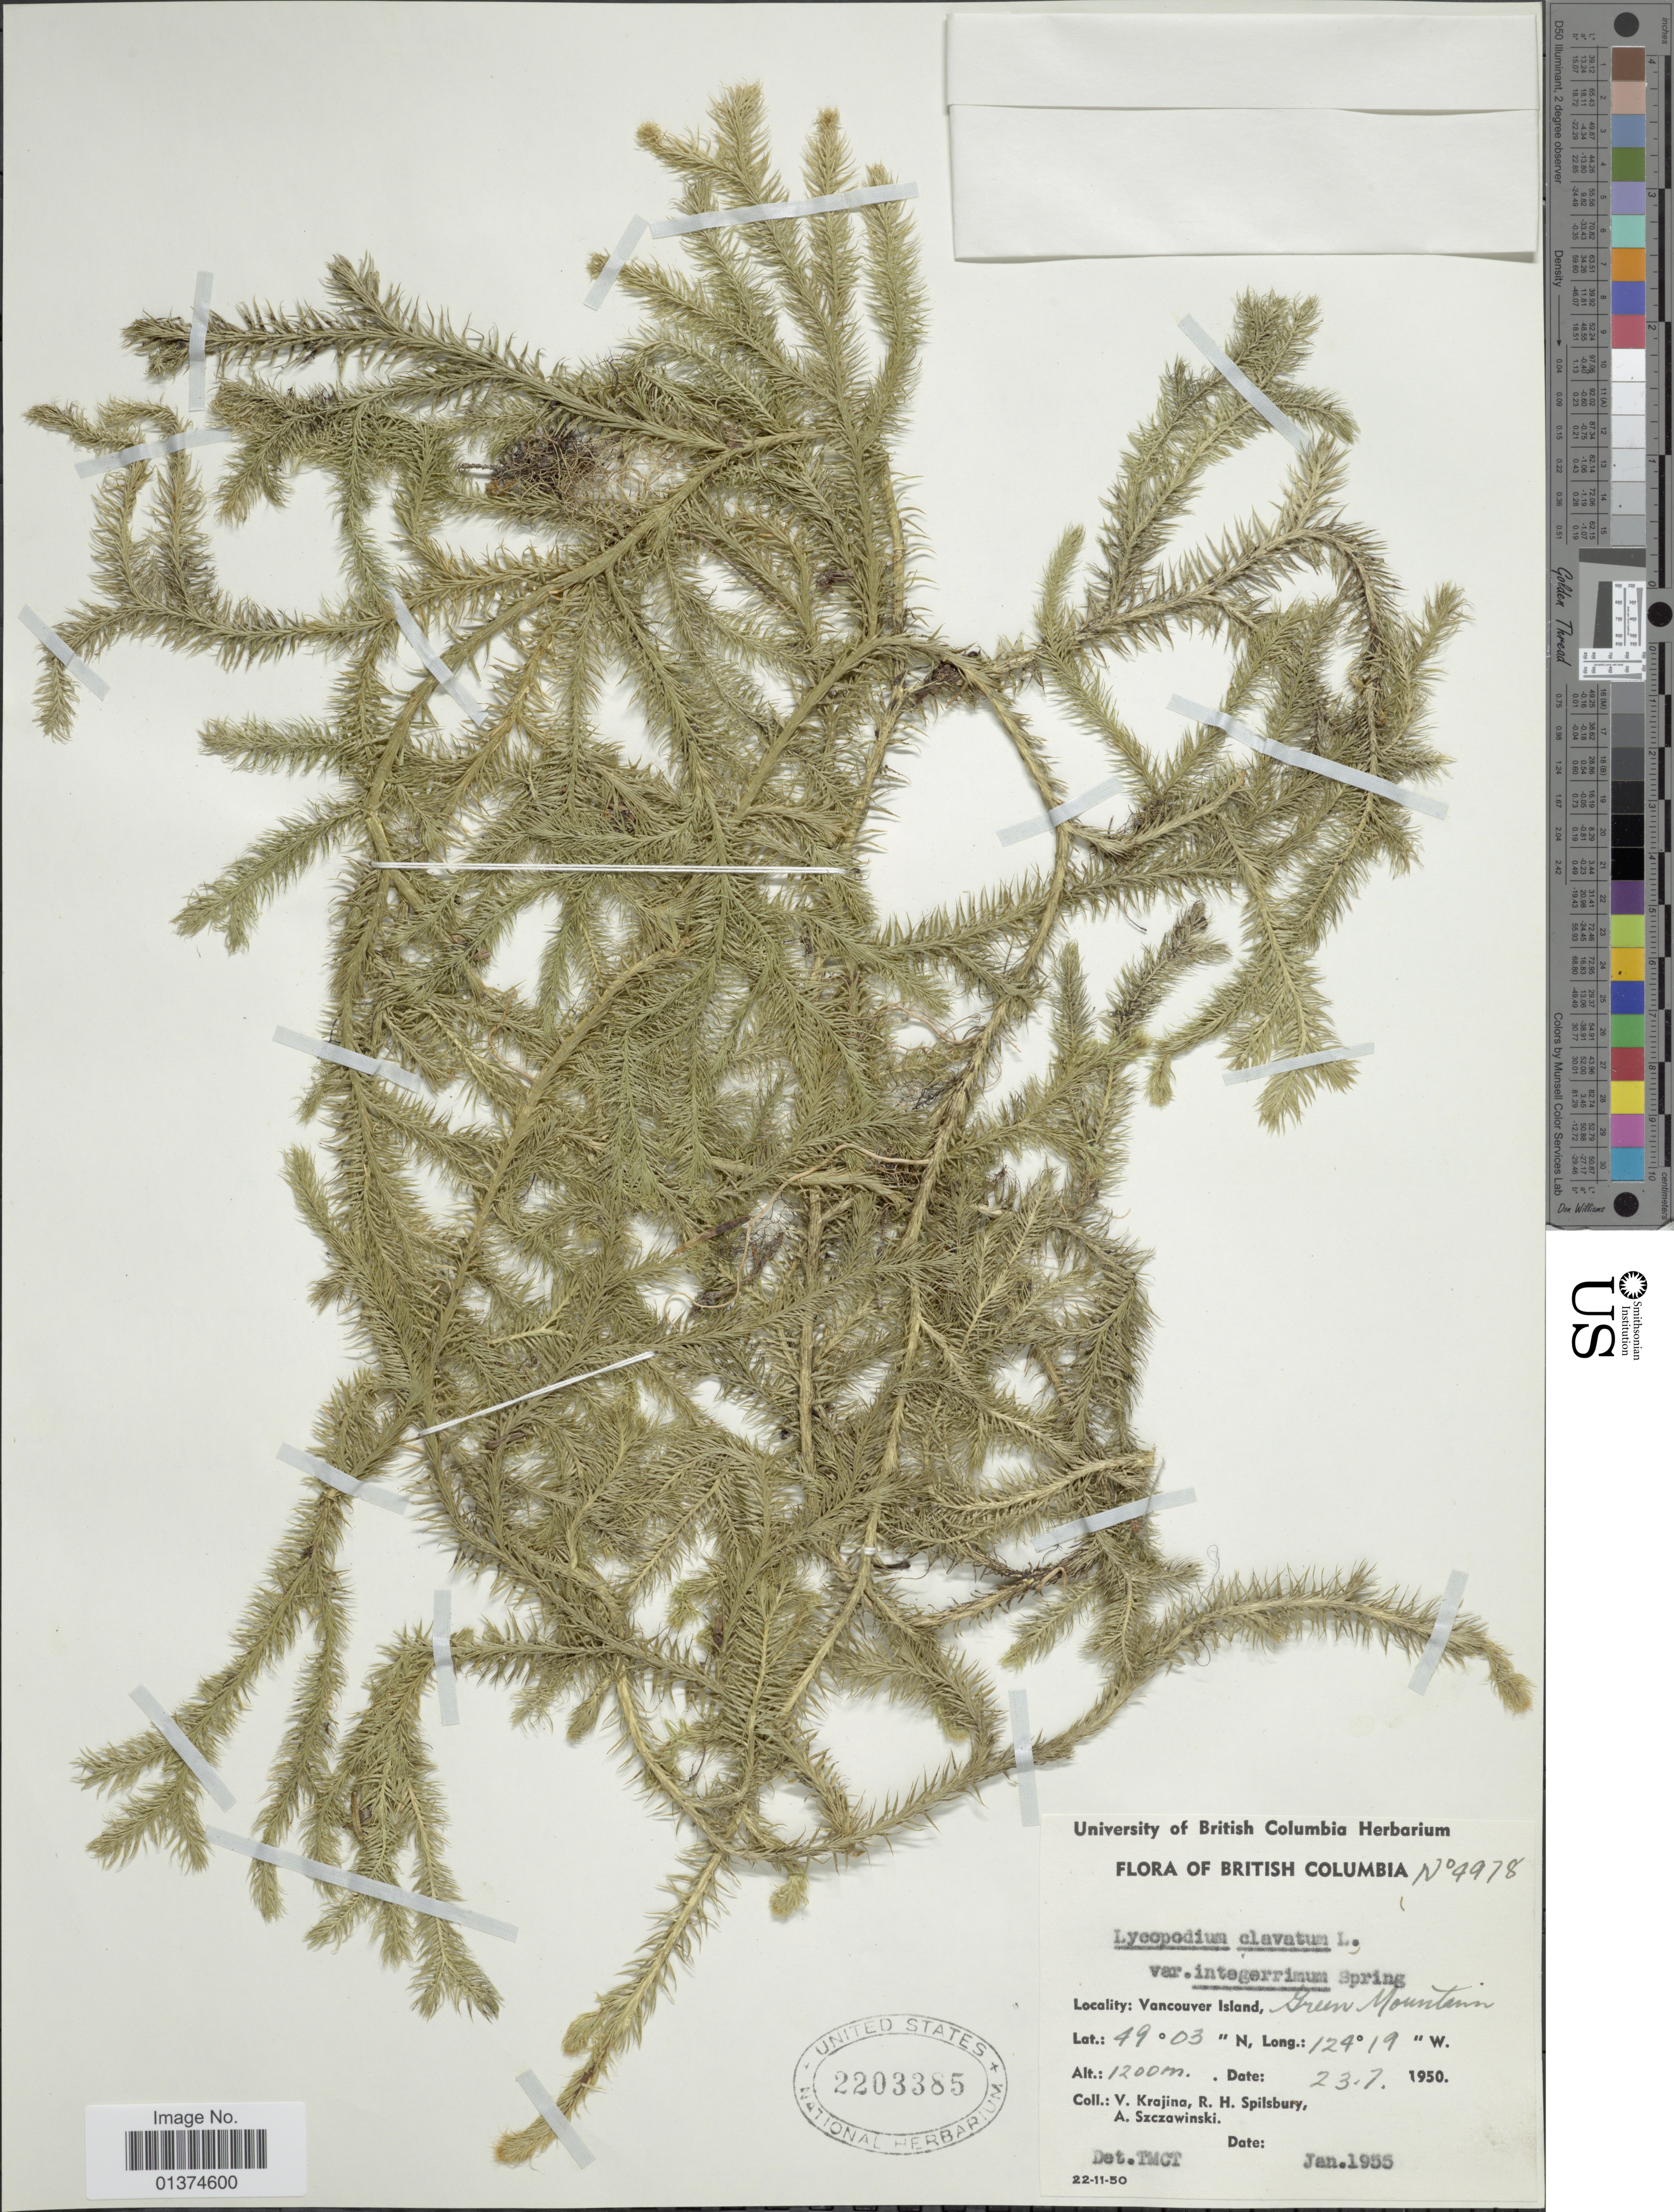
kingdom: Plantae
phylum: Tracheophyta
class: Lycopodiopsida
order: Lycopodiales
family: Lycopodiaceae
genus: Lycopodium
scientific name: Lycopodium clavatum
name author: L.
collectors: V. Krajina, R. Spilsbury & A. Szczawinski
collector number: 4978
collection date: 1950-07-23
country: Canada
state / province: British Columbia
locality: Vancouver Island, Green Mountain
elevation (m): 1200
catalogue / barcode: US 2203385